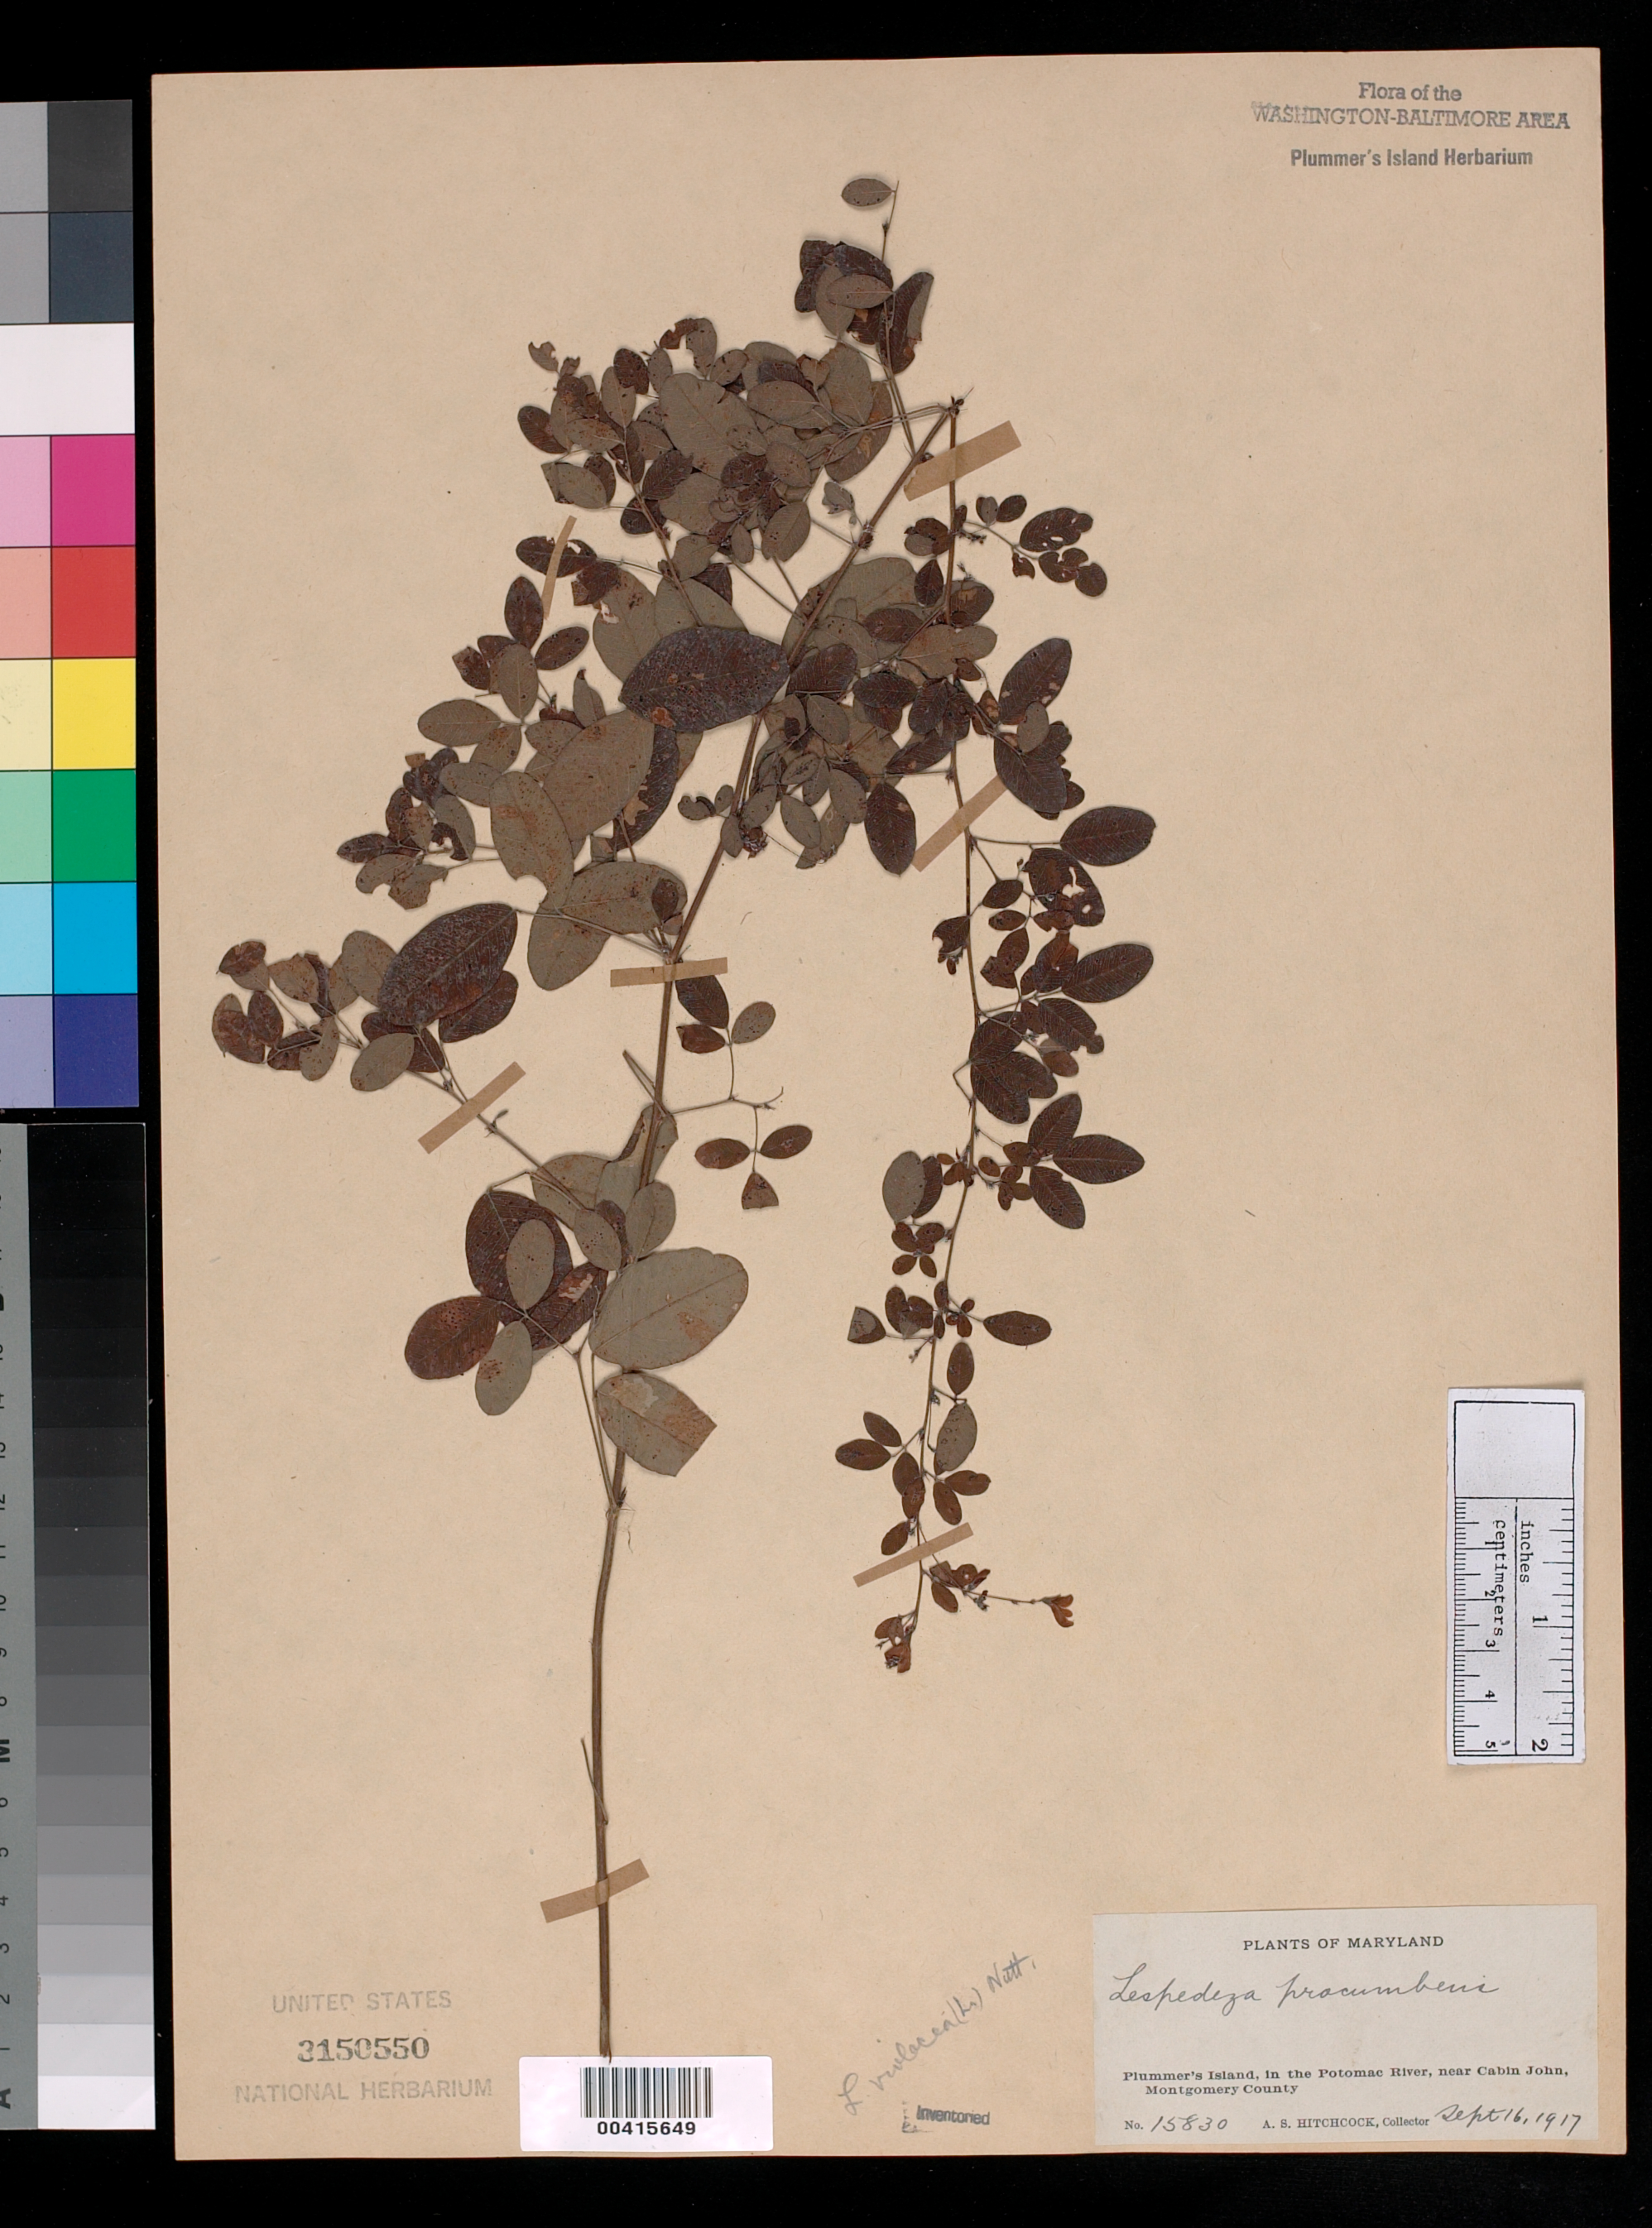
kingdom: Plantae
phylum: Tracheophyta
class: Magnoliopsida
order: Fabales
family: Fabaceae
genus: Lespedeza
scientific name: Lespedeza violacea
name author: (L.) Pers.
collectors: A. S. Hitchcock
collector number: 15830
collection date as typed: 16 Sep 1917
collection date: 1917-09-16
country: United States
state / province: Maryland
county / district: Montgomery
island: Plummers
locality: Plummer's Island C. & O. Canal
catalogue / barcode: US 3150550